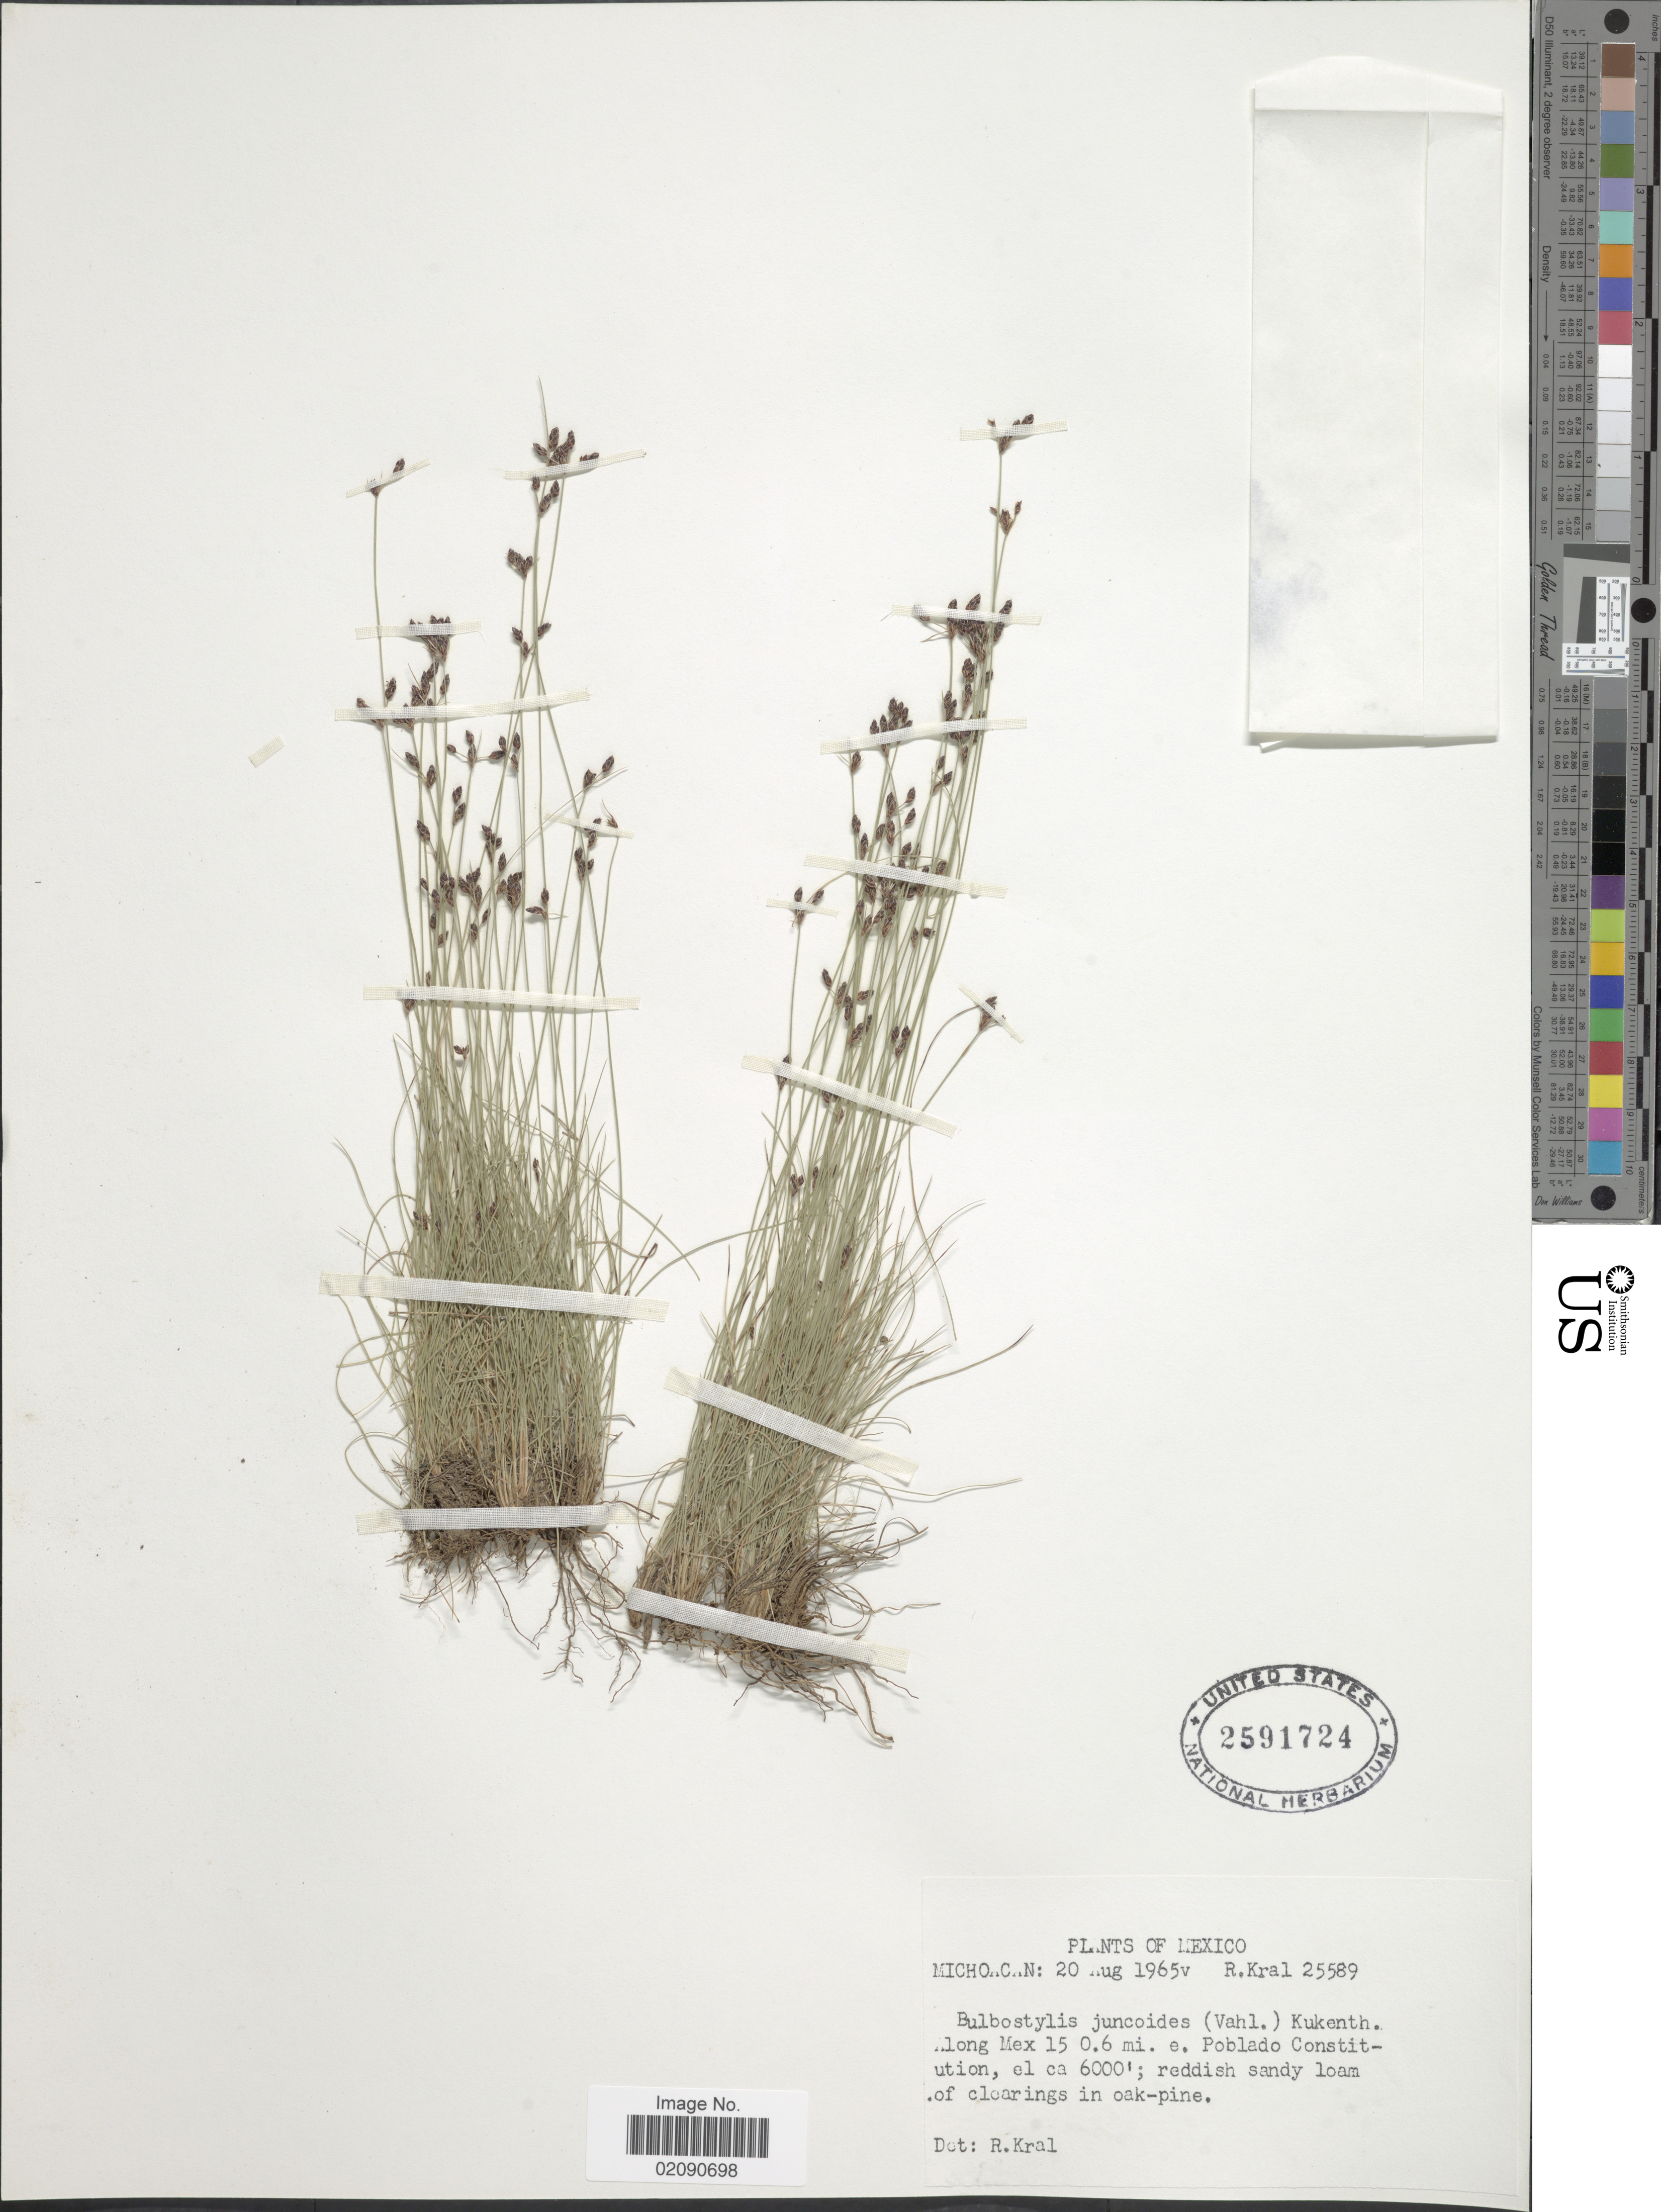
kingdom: Plantae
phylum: Tracheophyta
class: Liliopsida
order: Poales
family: Cyperaceae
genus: Bulbostylis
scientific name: Bulbostylis juncoides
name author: (Vahl) Kük. ex Herter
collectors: R. Kral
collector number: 25589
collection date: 1965-08-20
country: Mexico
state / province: Michoacán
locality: Along Mex 15 0.6 mi. e. Poblado Constitution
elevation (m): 1829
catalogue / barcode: US 2591724